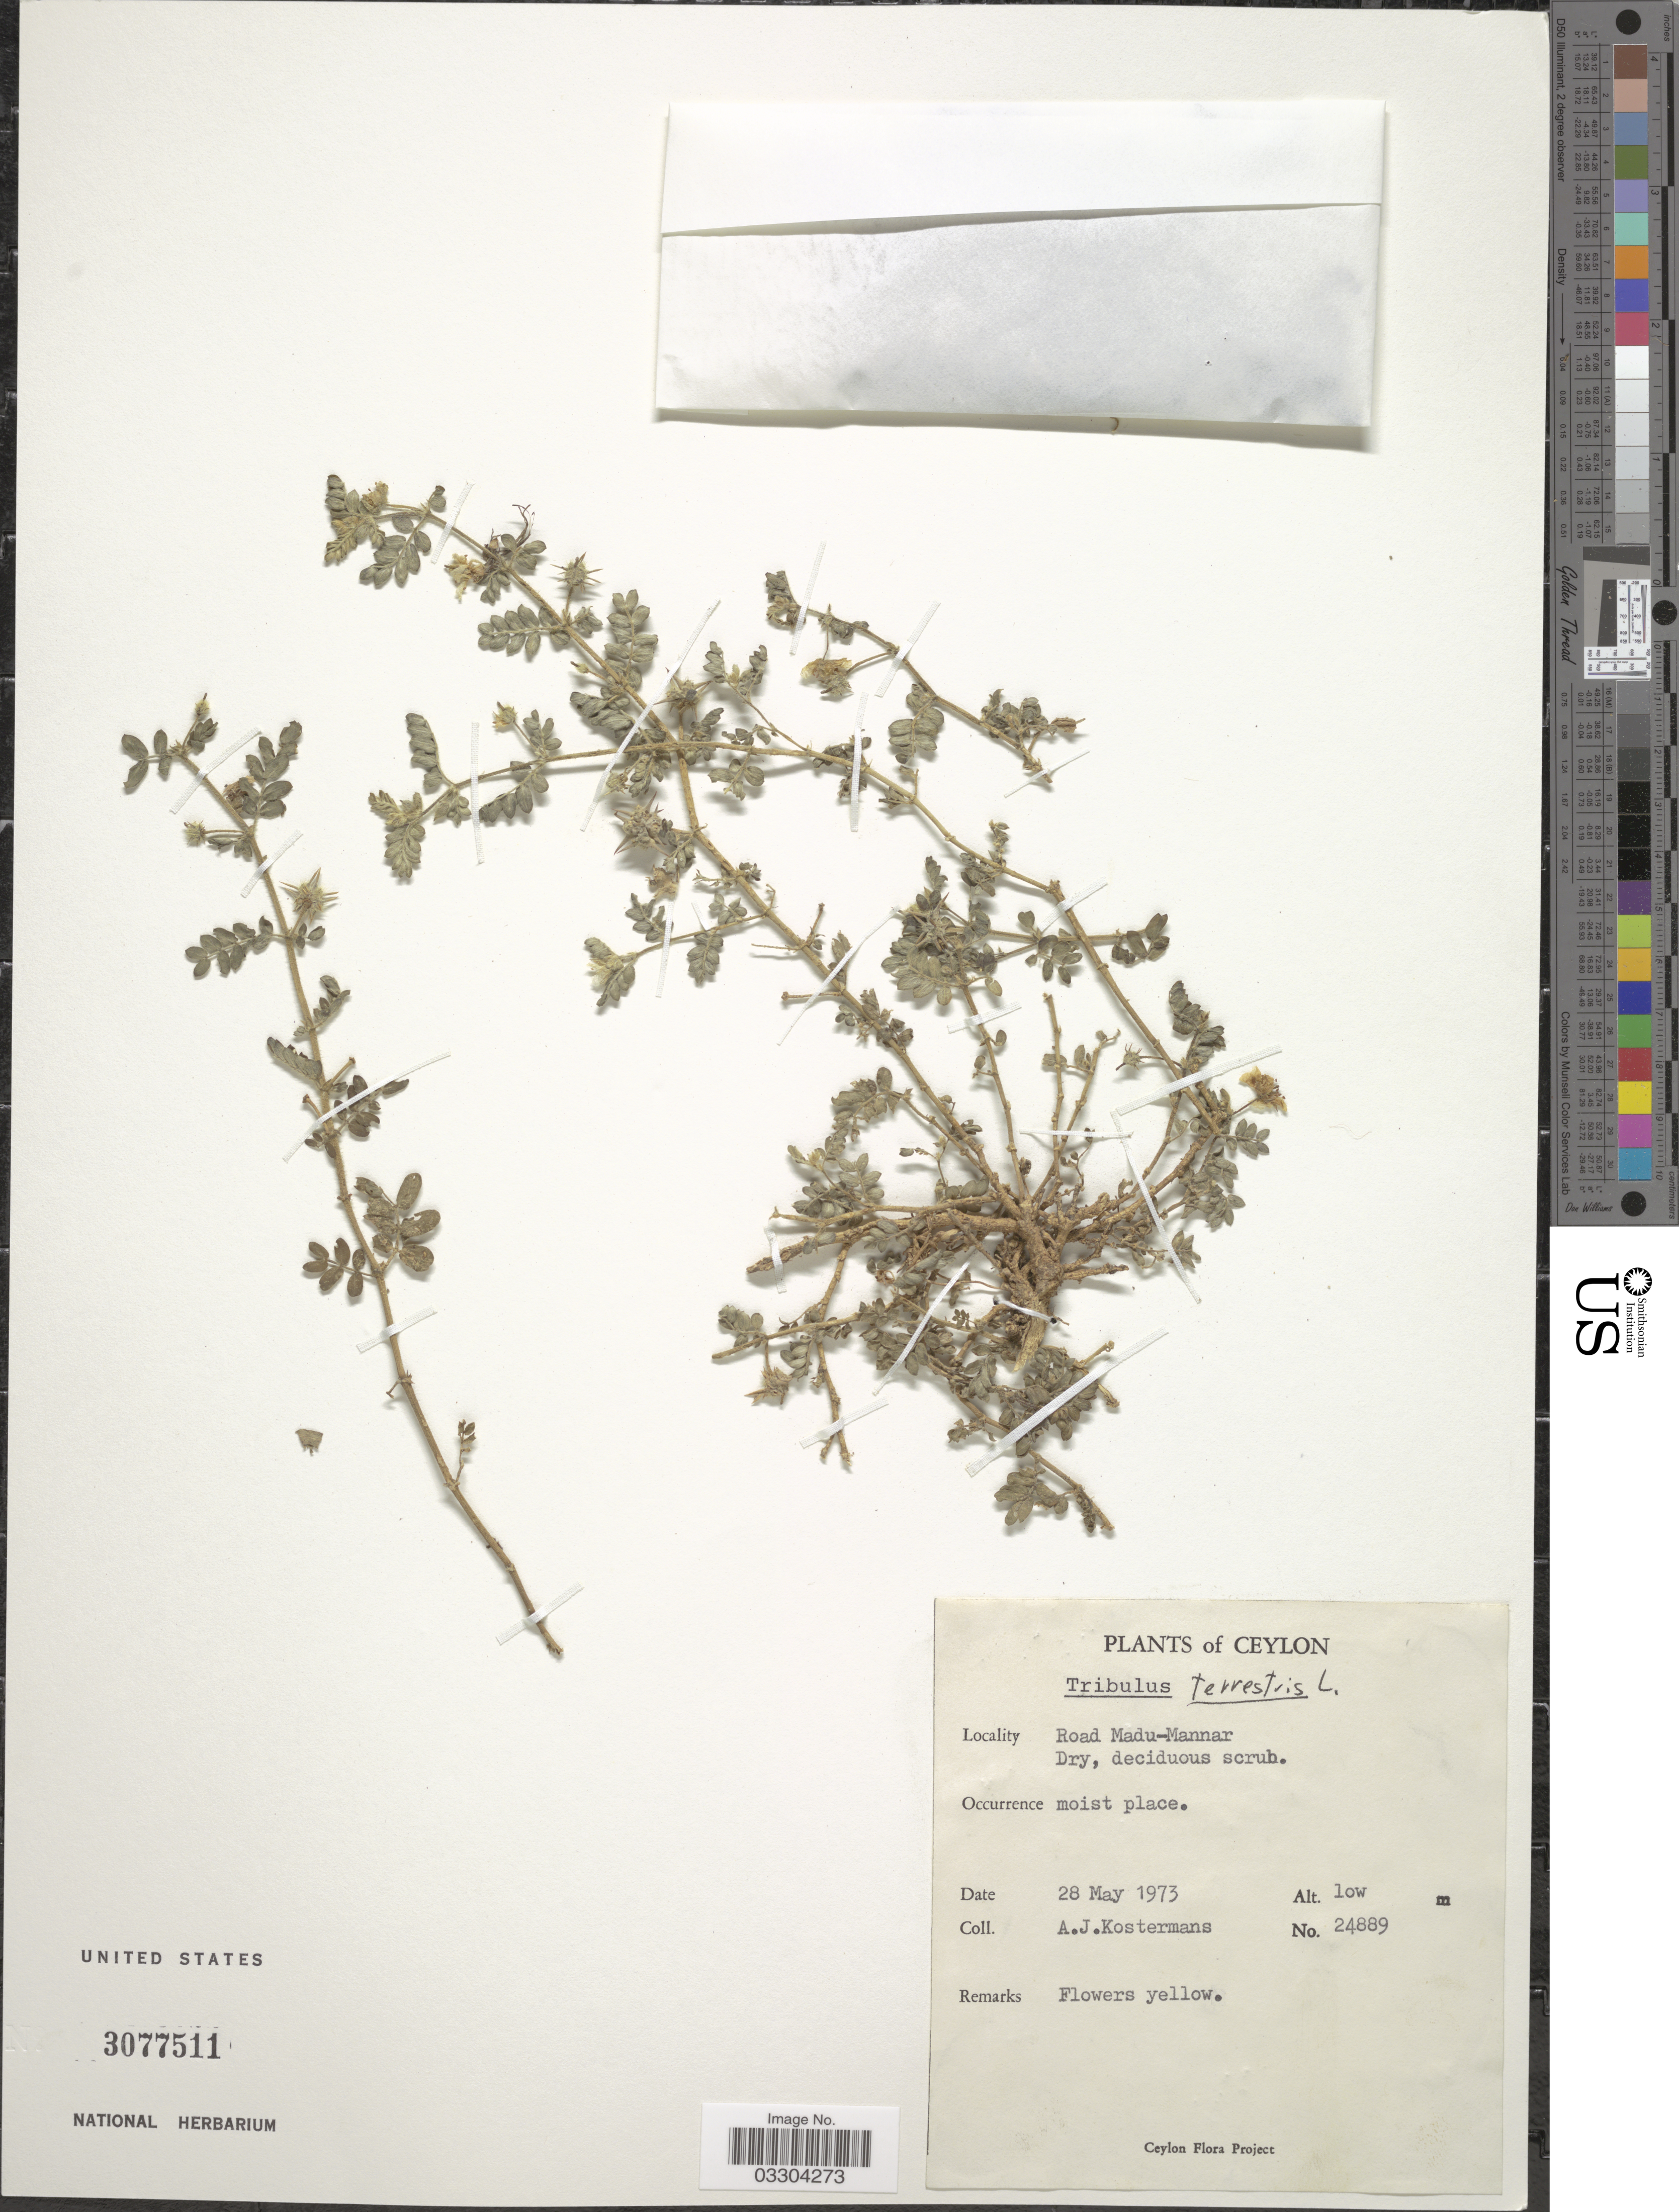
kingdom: Plantae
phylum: Tracheophyta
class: Magnoliopsida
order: Zygophyllales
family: Zygophyllaceae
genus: Tribulus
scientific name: Tribulus terrestris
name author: L.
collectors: A. J. G. Kostermans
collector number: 24889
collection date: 1973-05-28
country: Sri Lanka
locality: Ceylon. Road Madu-Mannar.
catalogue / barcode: US 3077511